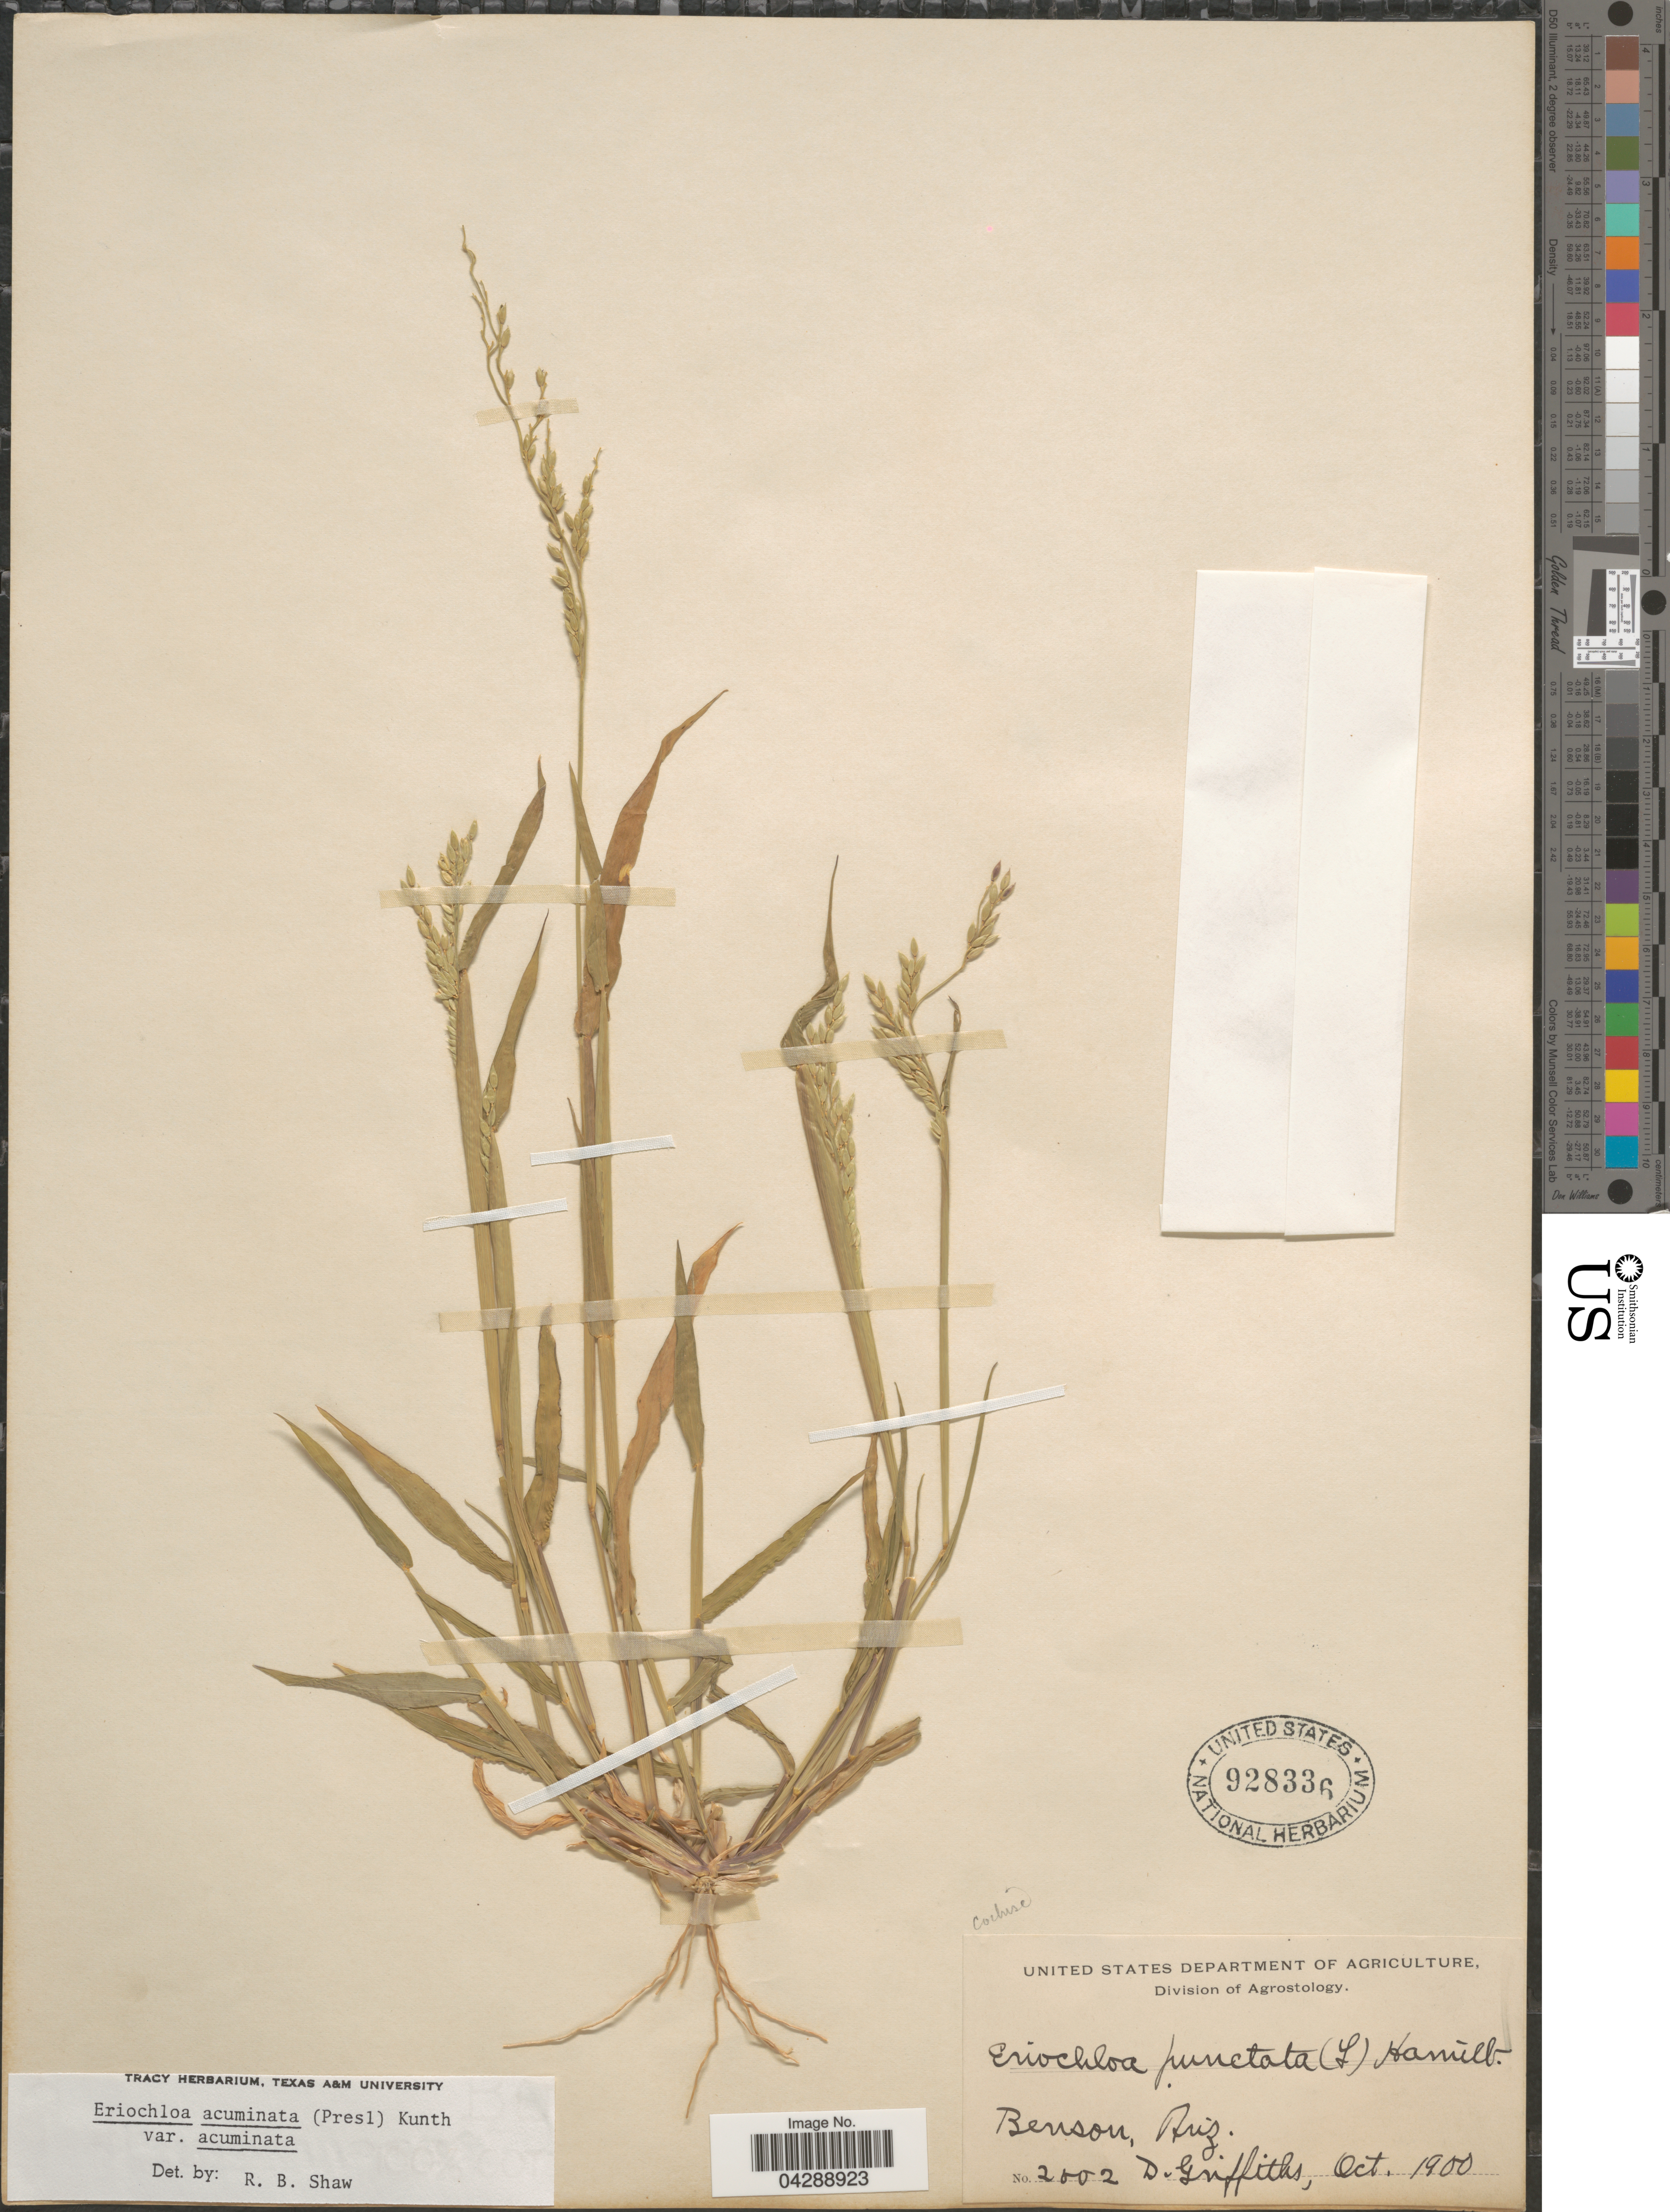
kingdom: Plantae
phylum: Tracheophyta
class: Liliopsida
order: Poales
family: Poaceae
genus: Eriochloa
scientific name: Eriochloa acuminata var. acuminata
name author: (J. Presl) Kunth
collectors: D. Griffiths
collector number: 2002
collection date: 1900-10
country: United States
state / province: Arizona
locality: Benson.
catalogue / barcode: US 928336